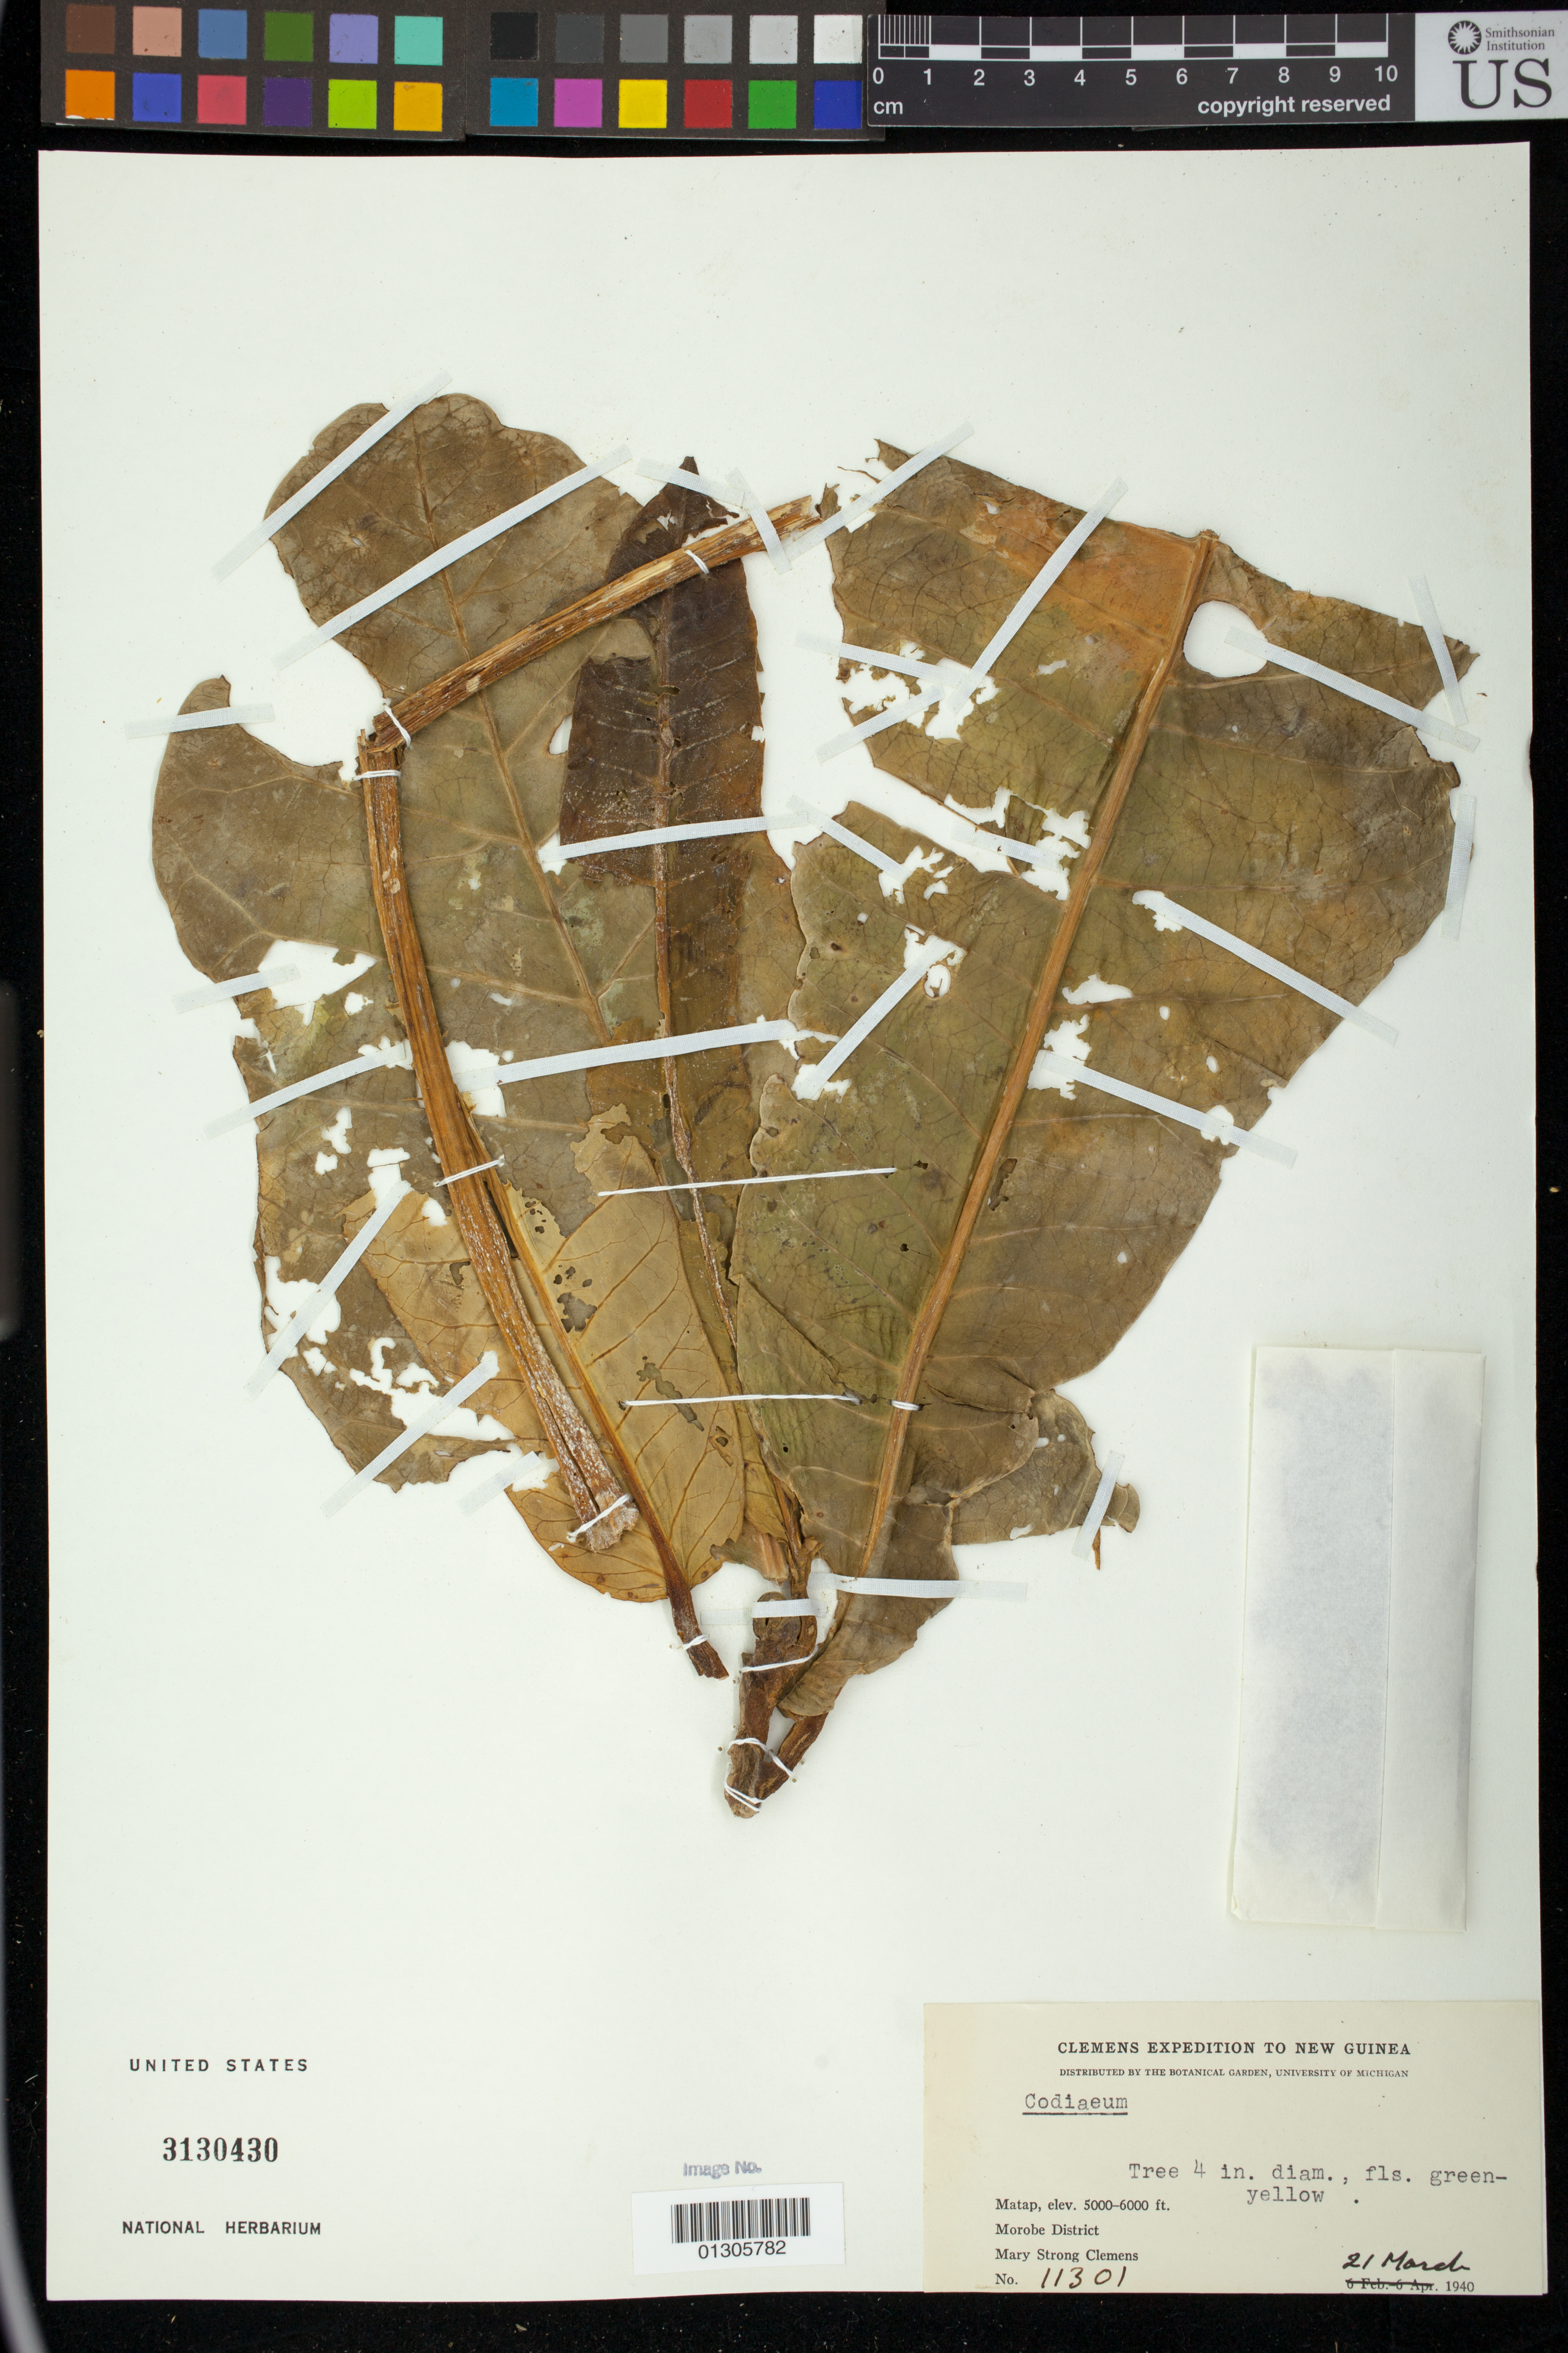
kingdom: Plantae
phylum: Tracheophyta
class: Magnoliopsida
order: Malpighiales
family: Euphorbiaceae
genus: Codiaeum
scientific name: Codiaeum sp.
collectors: M. S. Clemens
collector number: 11301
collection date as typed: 21 Mar 1940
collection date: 1940-03-21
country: Papua New Guinea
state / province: Morobe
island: New Guinea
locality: Matap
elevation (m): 1524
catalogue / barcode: US 3130430